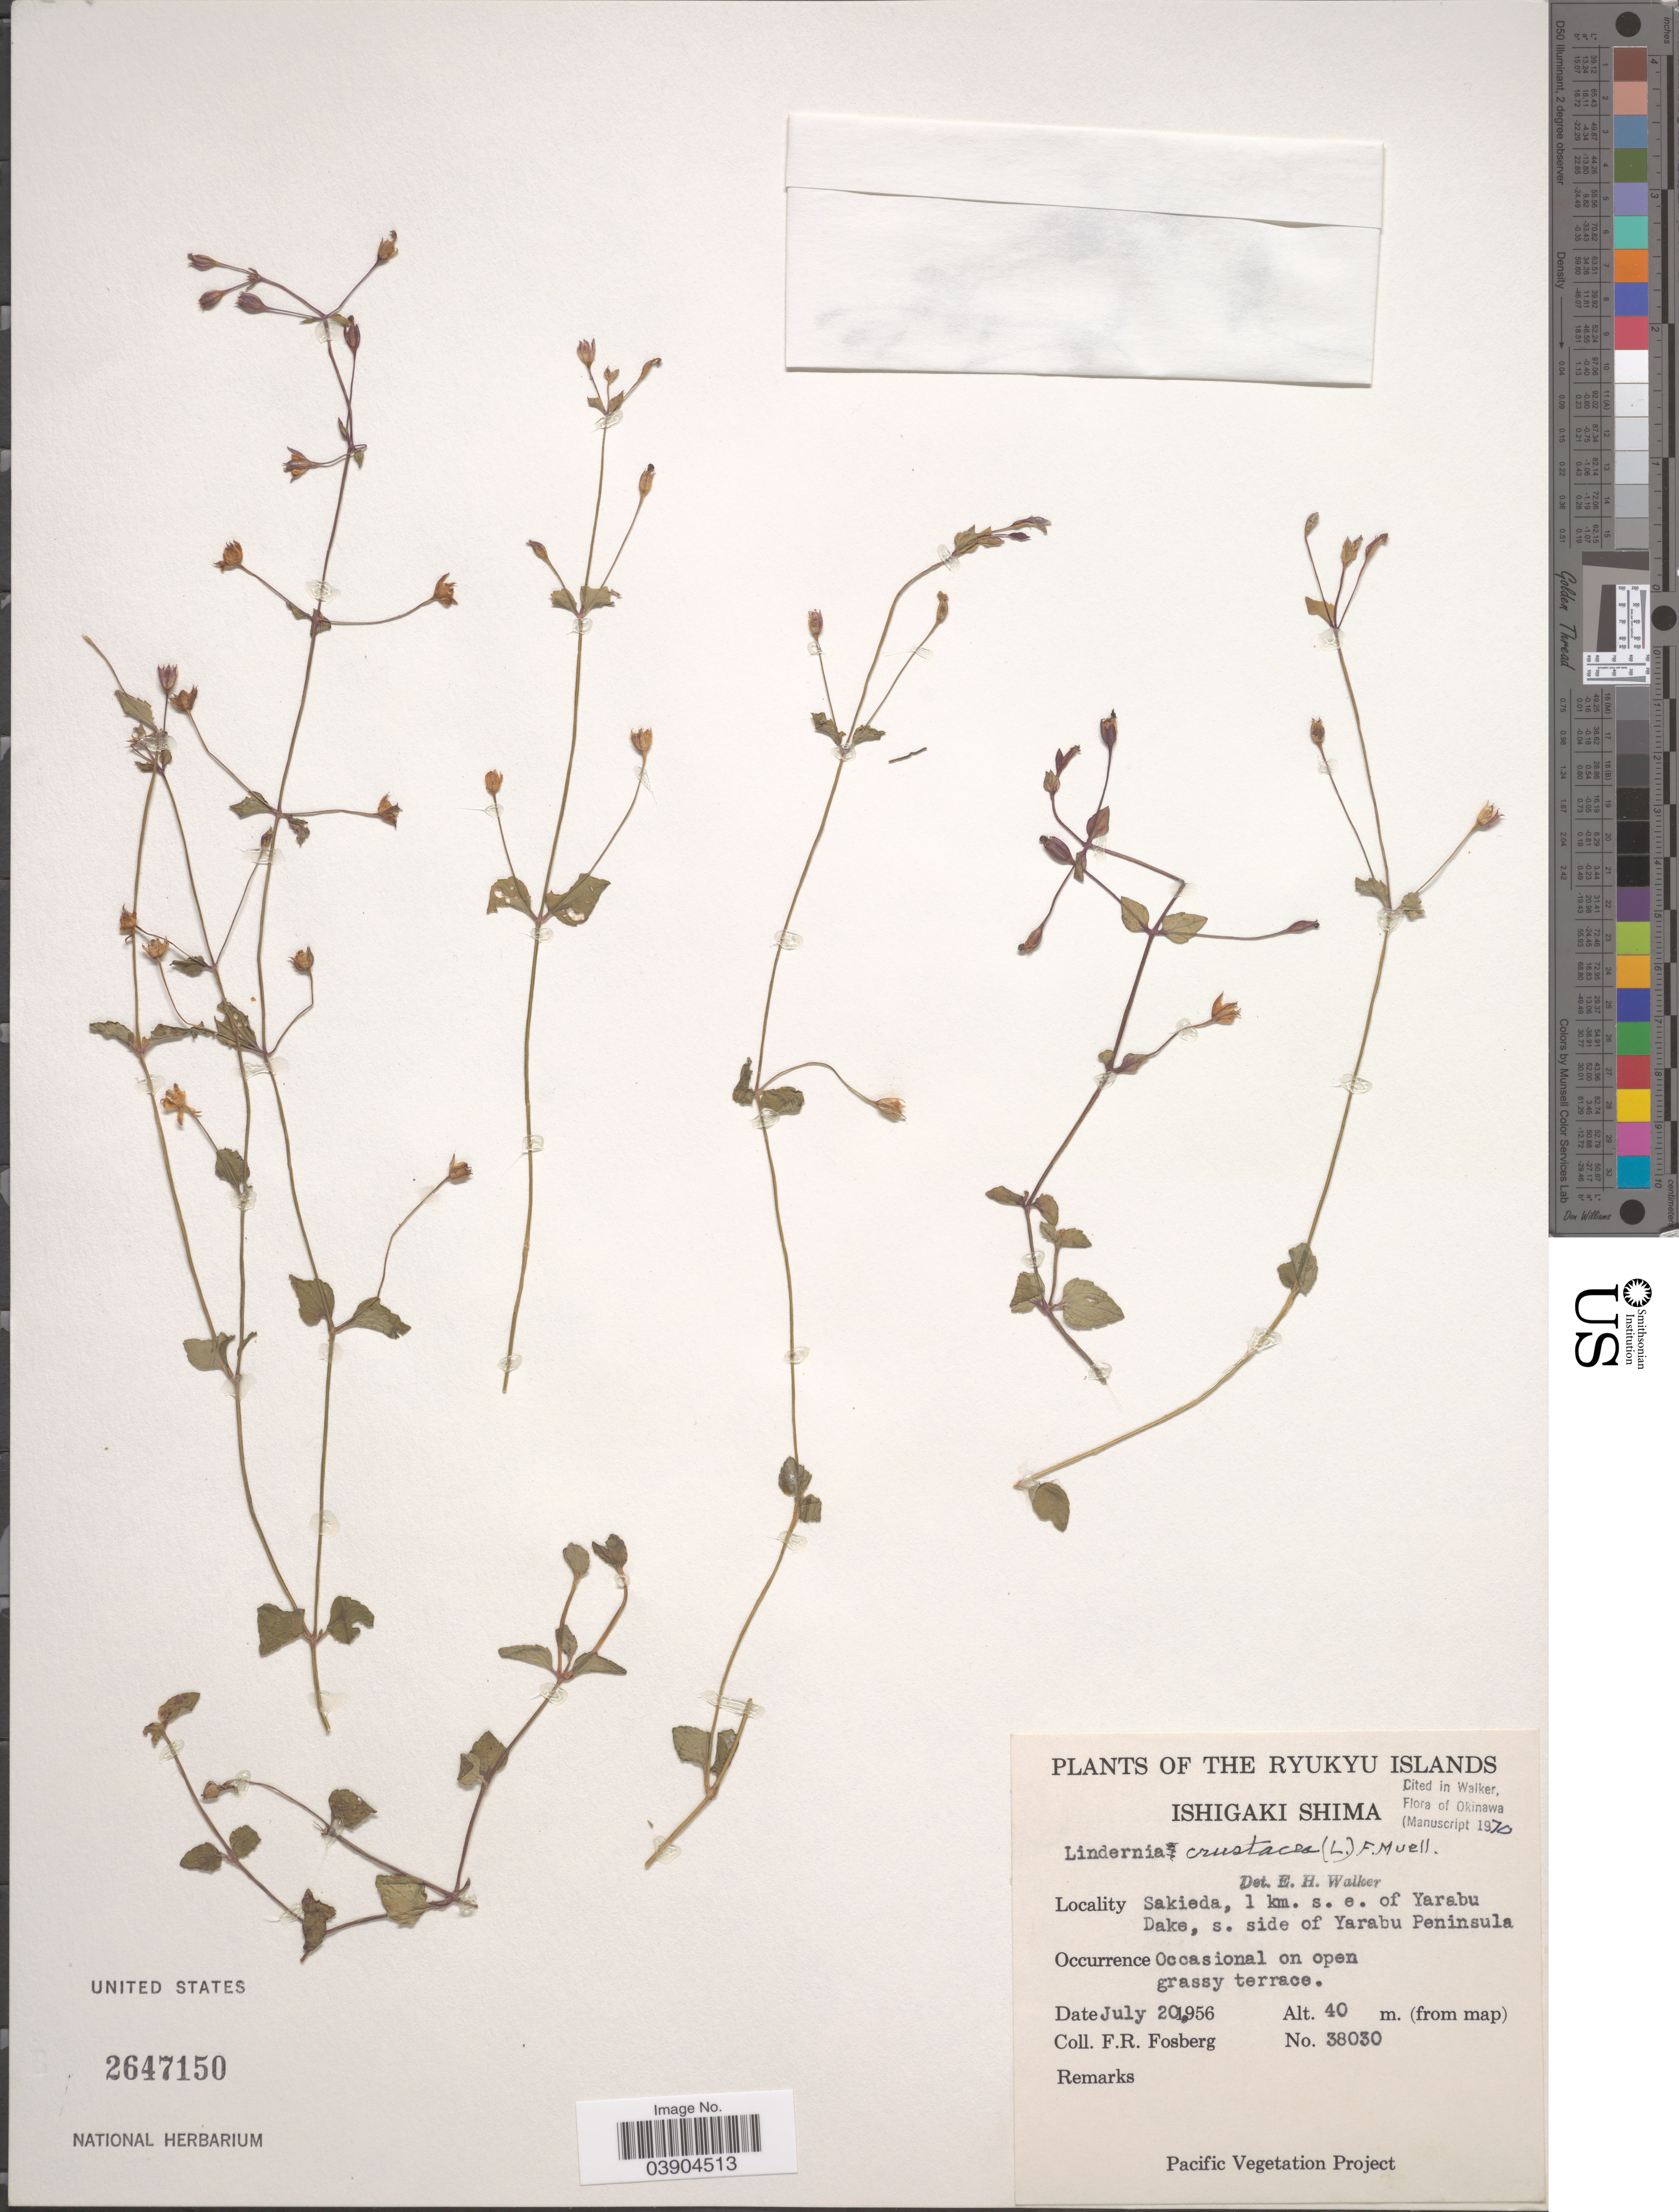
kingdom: Plantae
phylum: Tracheophyta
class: Magnoliopsida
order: Lamiales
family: Linderniaceae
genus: Lindernia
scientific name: Lindernia crustacea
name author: (L.) F. Muell.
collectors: F. R. Fosberg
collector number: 38030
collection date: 1956-07-20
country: Japan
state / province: Okinawa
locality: The Ryukyu Islands. Ishigaki Shima. Sakieda, 1 km. s.e. of Yarabu Dake, s. side of Yarabu Peninsula.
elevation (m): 40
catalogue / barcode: US 2647150